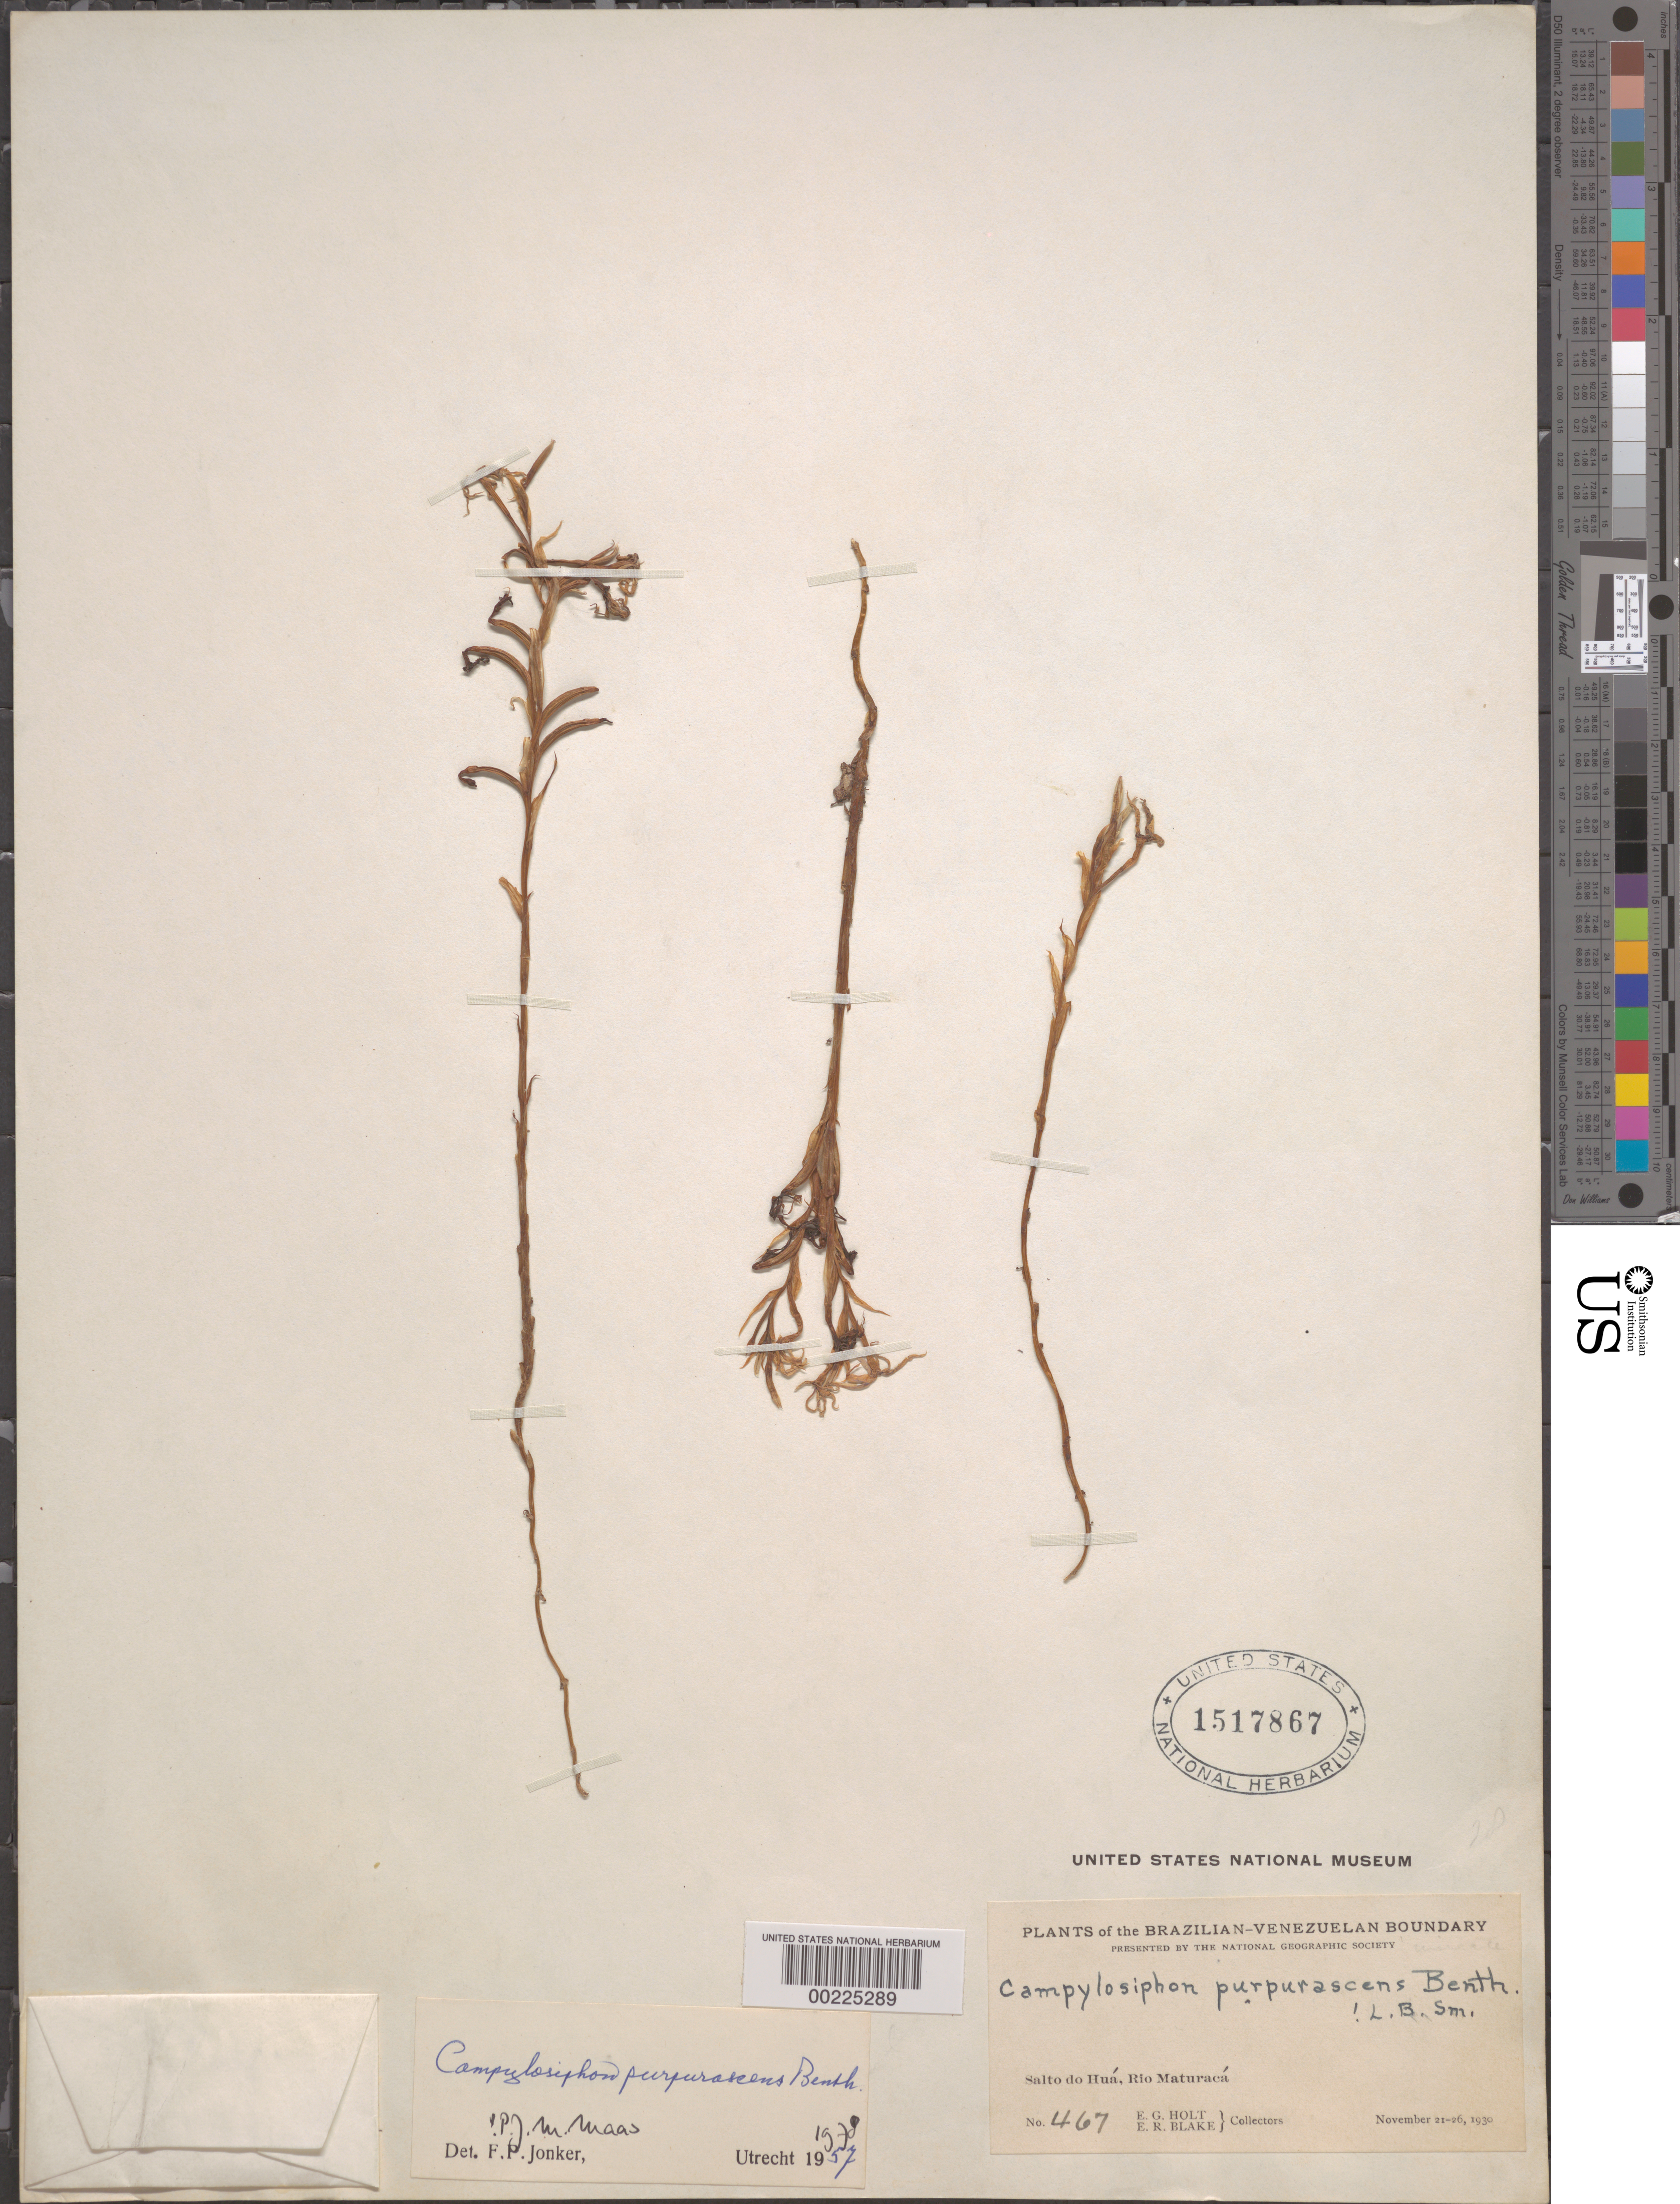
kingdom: Plantae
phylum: Tracheophyta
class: Liliopsida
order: Dioscoreales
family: Burmanniaceae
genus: Campylosiphon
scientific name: Campylosiphon purpurascens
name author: Benth.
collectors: E. Holt & E. R. Blake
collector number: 467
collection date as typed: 21 Nov 1930 to 26 Nov 1930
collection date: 1930-11-21/1930-11-26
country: Venezuela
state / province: Amazonas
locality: Salto do Hua, Rio Maturaca. [Brazil and Venezuela (Amazonas state?)]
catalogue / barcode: US 1517867